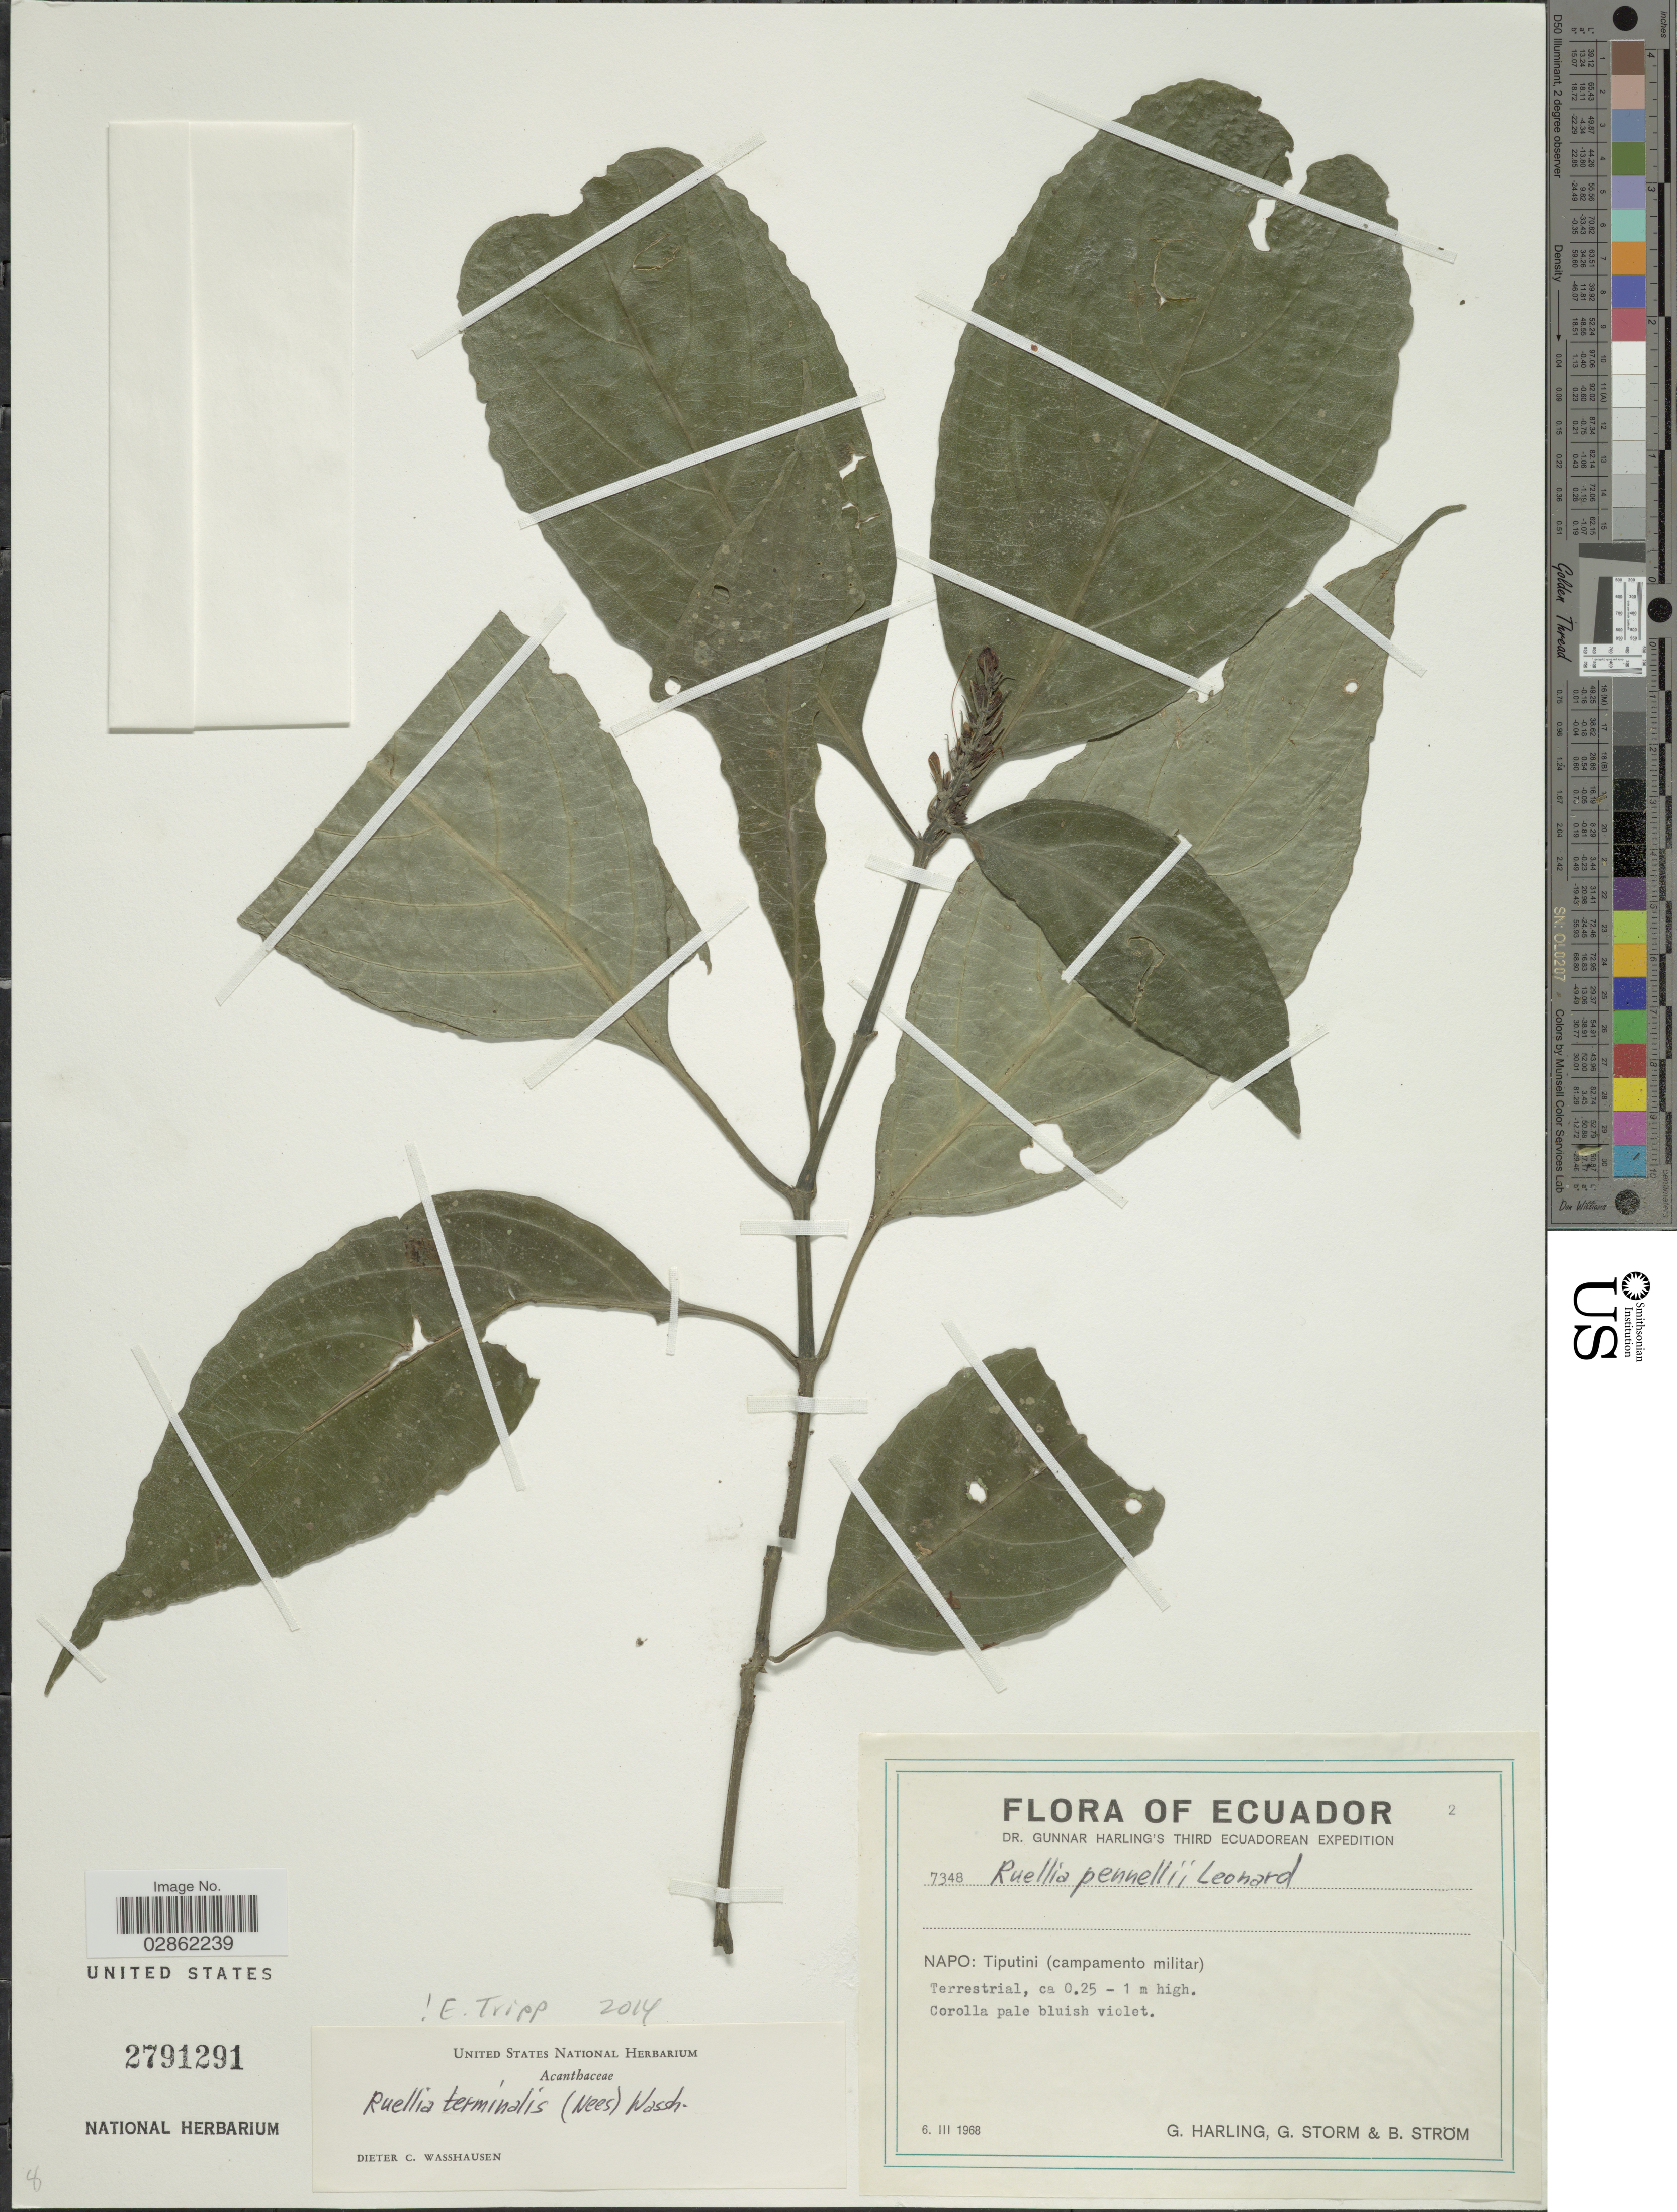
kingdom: Plantae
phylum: Tracheophyta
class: Magnoliopsida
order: Lamiales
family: Acanthaceae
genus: Ruellia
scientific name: Ruellia terminalis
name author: (Nees) Wassh.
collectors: G. Harling, G. Storm & B. Ström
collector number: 7348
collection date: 1968-03-06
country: Ecuador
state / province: Napo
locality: Tiputini (campamento militar).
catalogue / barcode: US 2791291